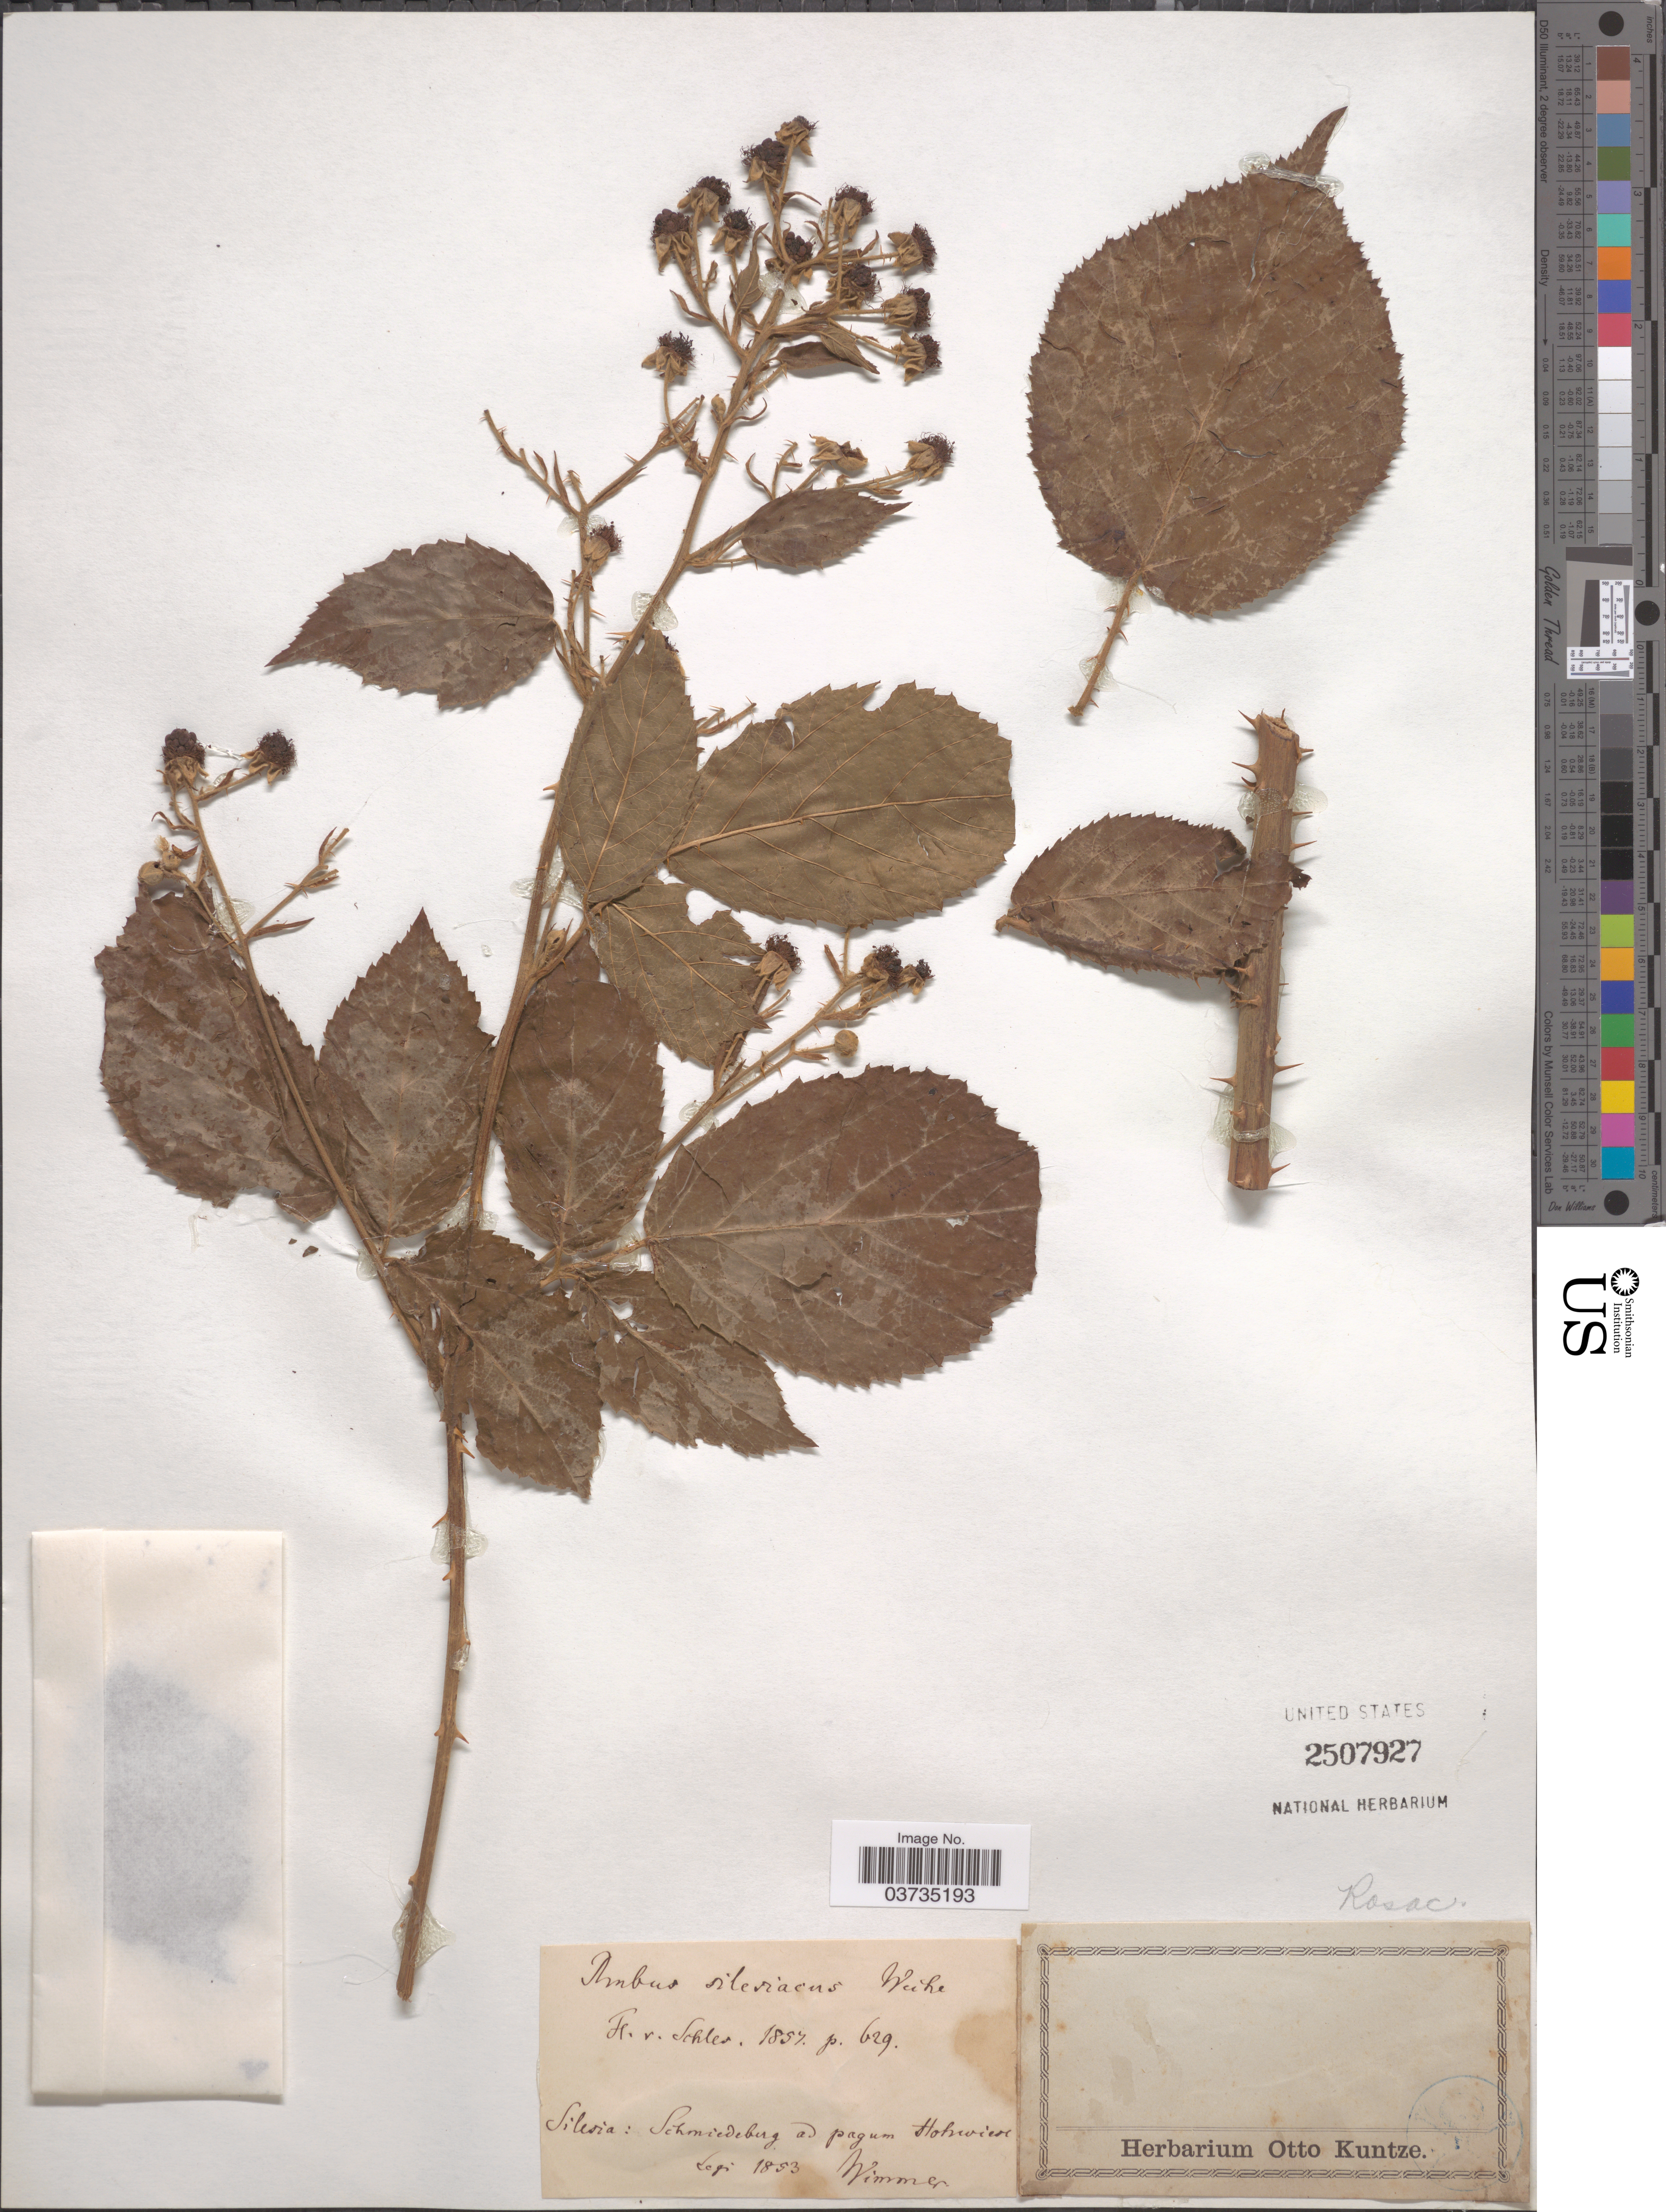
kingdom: Plantae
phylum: Tracheophyta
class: Magnoliopsida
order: Rosales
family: Rosaceae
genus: Rubus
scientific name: Rubus silesiacus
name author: Weihe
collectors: Wimmer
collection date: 1853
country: Poland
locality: Silesia: Schmiedeberg ad pagum Hohwiese.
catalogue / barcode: US 2507927